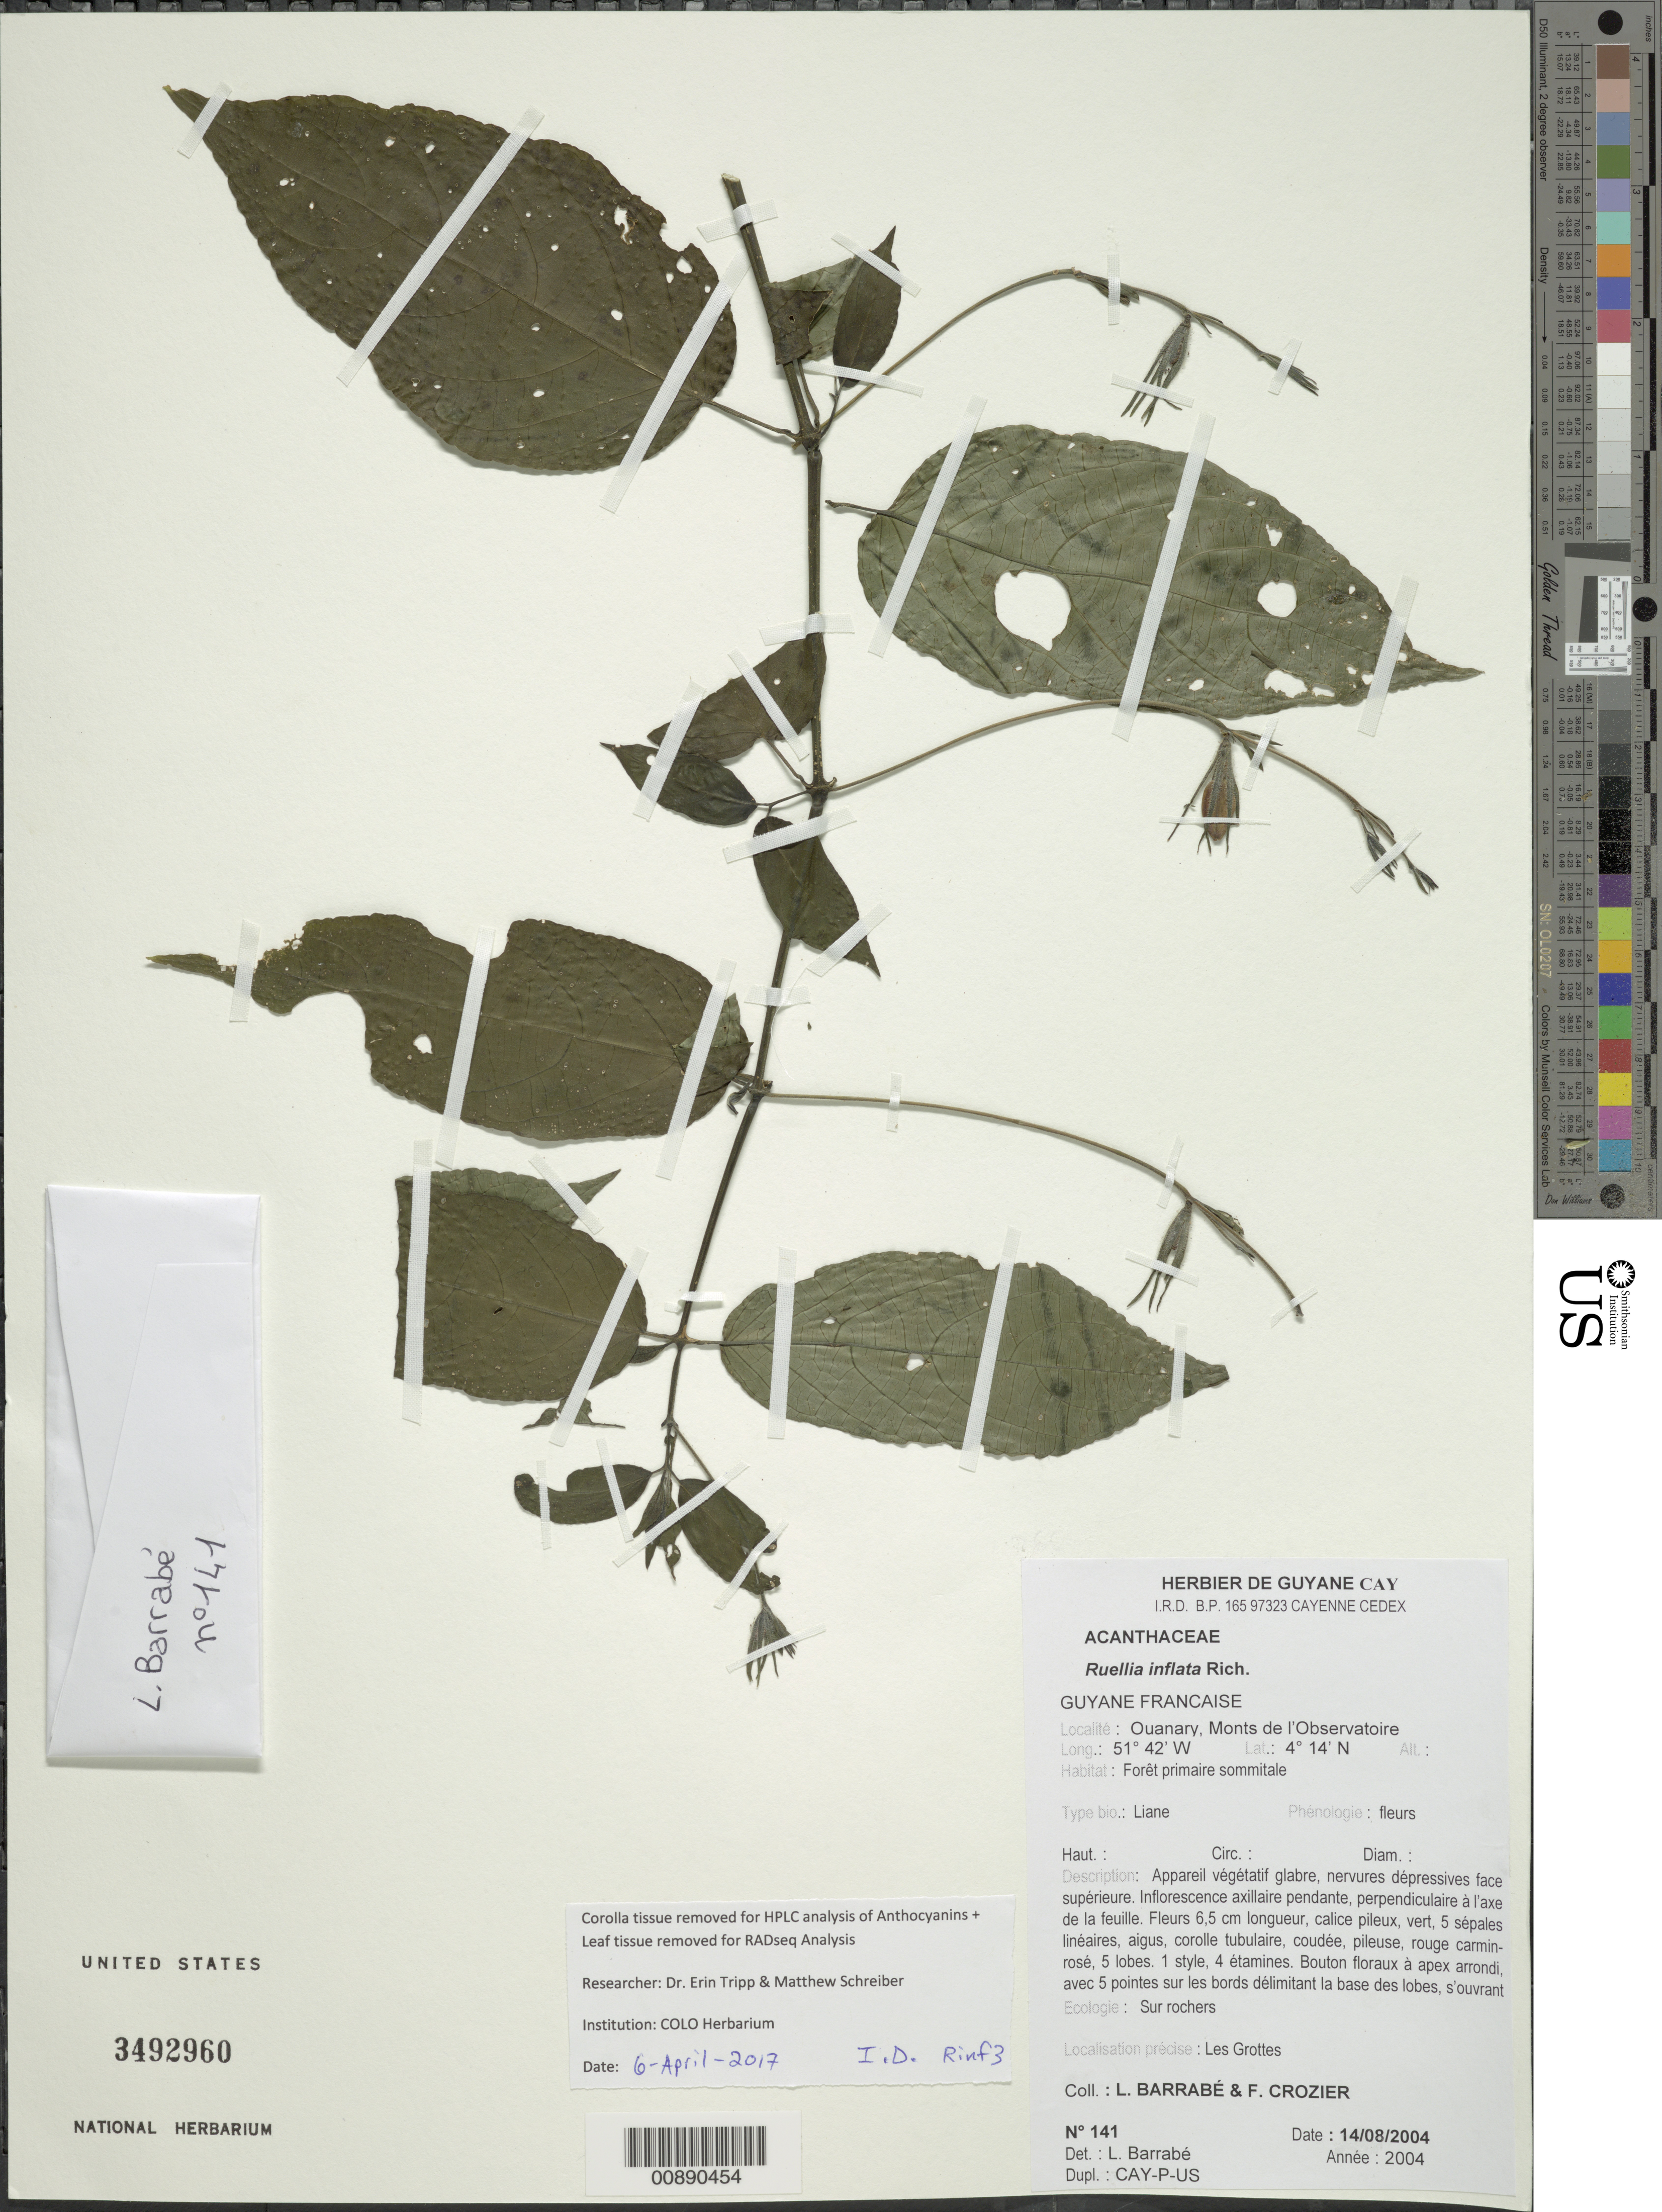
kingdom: Plantae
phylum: Tracheophyta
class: Magnoliopsida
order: Lamiales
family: Acanthaceae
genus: Ruellia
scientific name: Ruellia inflata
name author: Rich.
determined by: Barrabé, L.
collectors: L. Barrabé & F. Crozier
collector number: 141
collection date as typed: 14-Aug-04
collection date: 2004-08-14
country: French Guiana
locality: Ouanary, Monts del'Observatoire; Les Grottes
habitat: Forêt primaire sommitale; sur rochers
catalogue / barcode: US 3492960